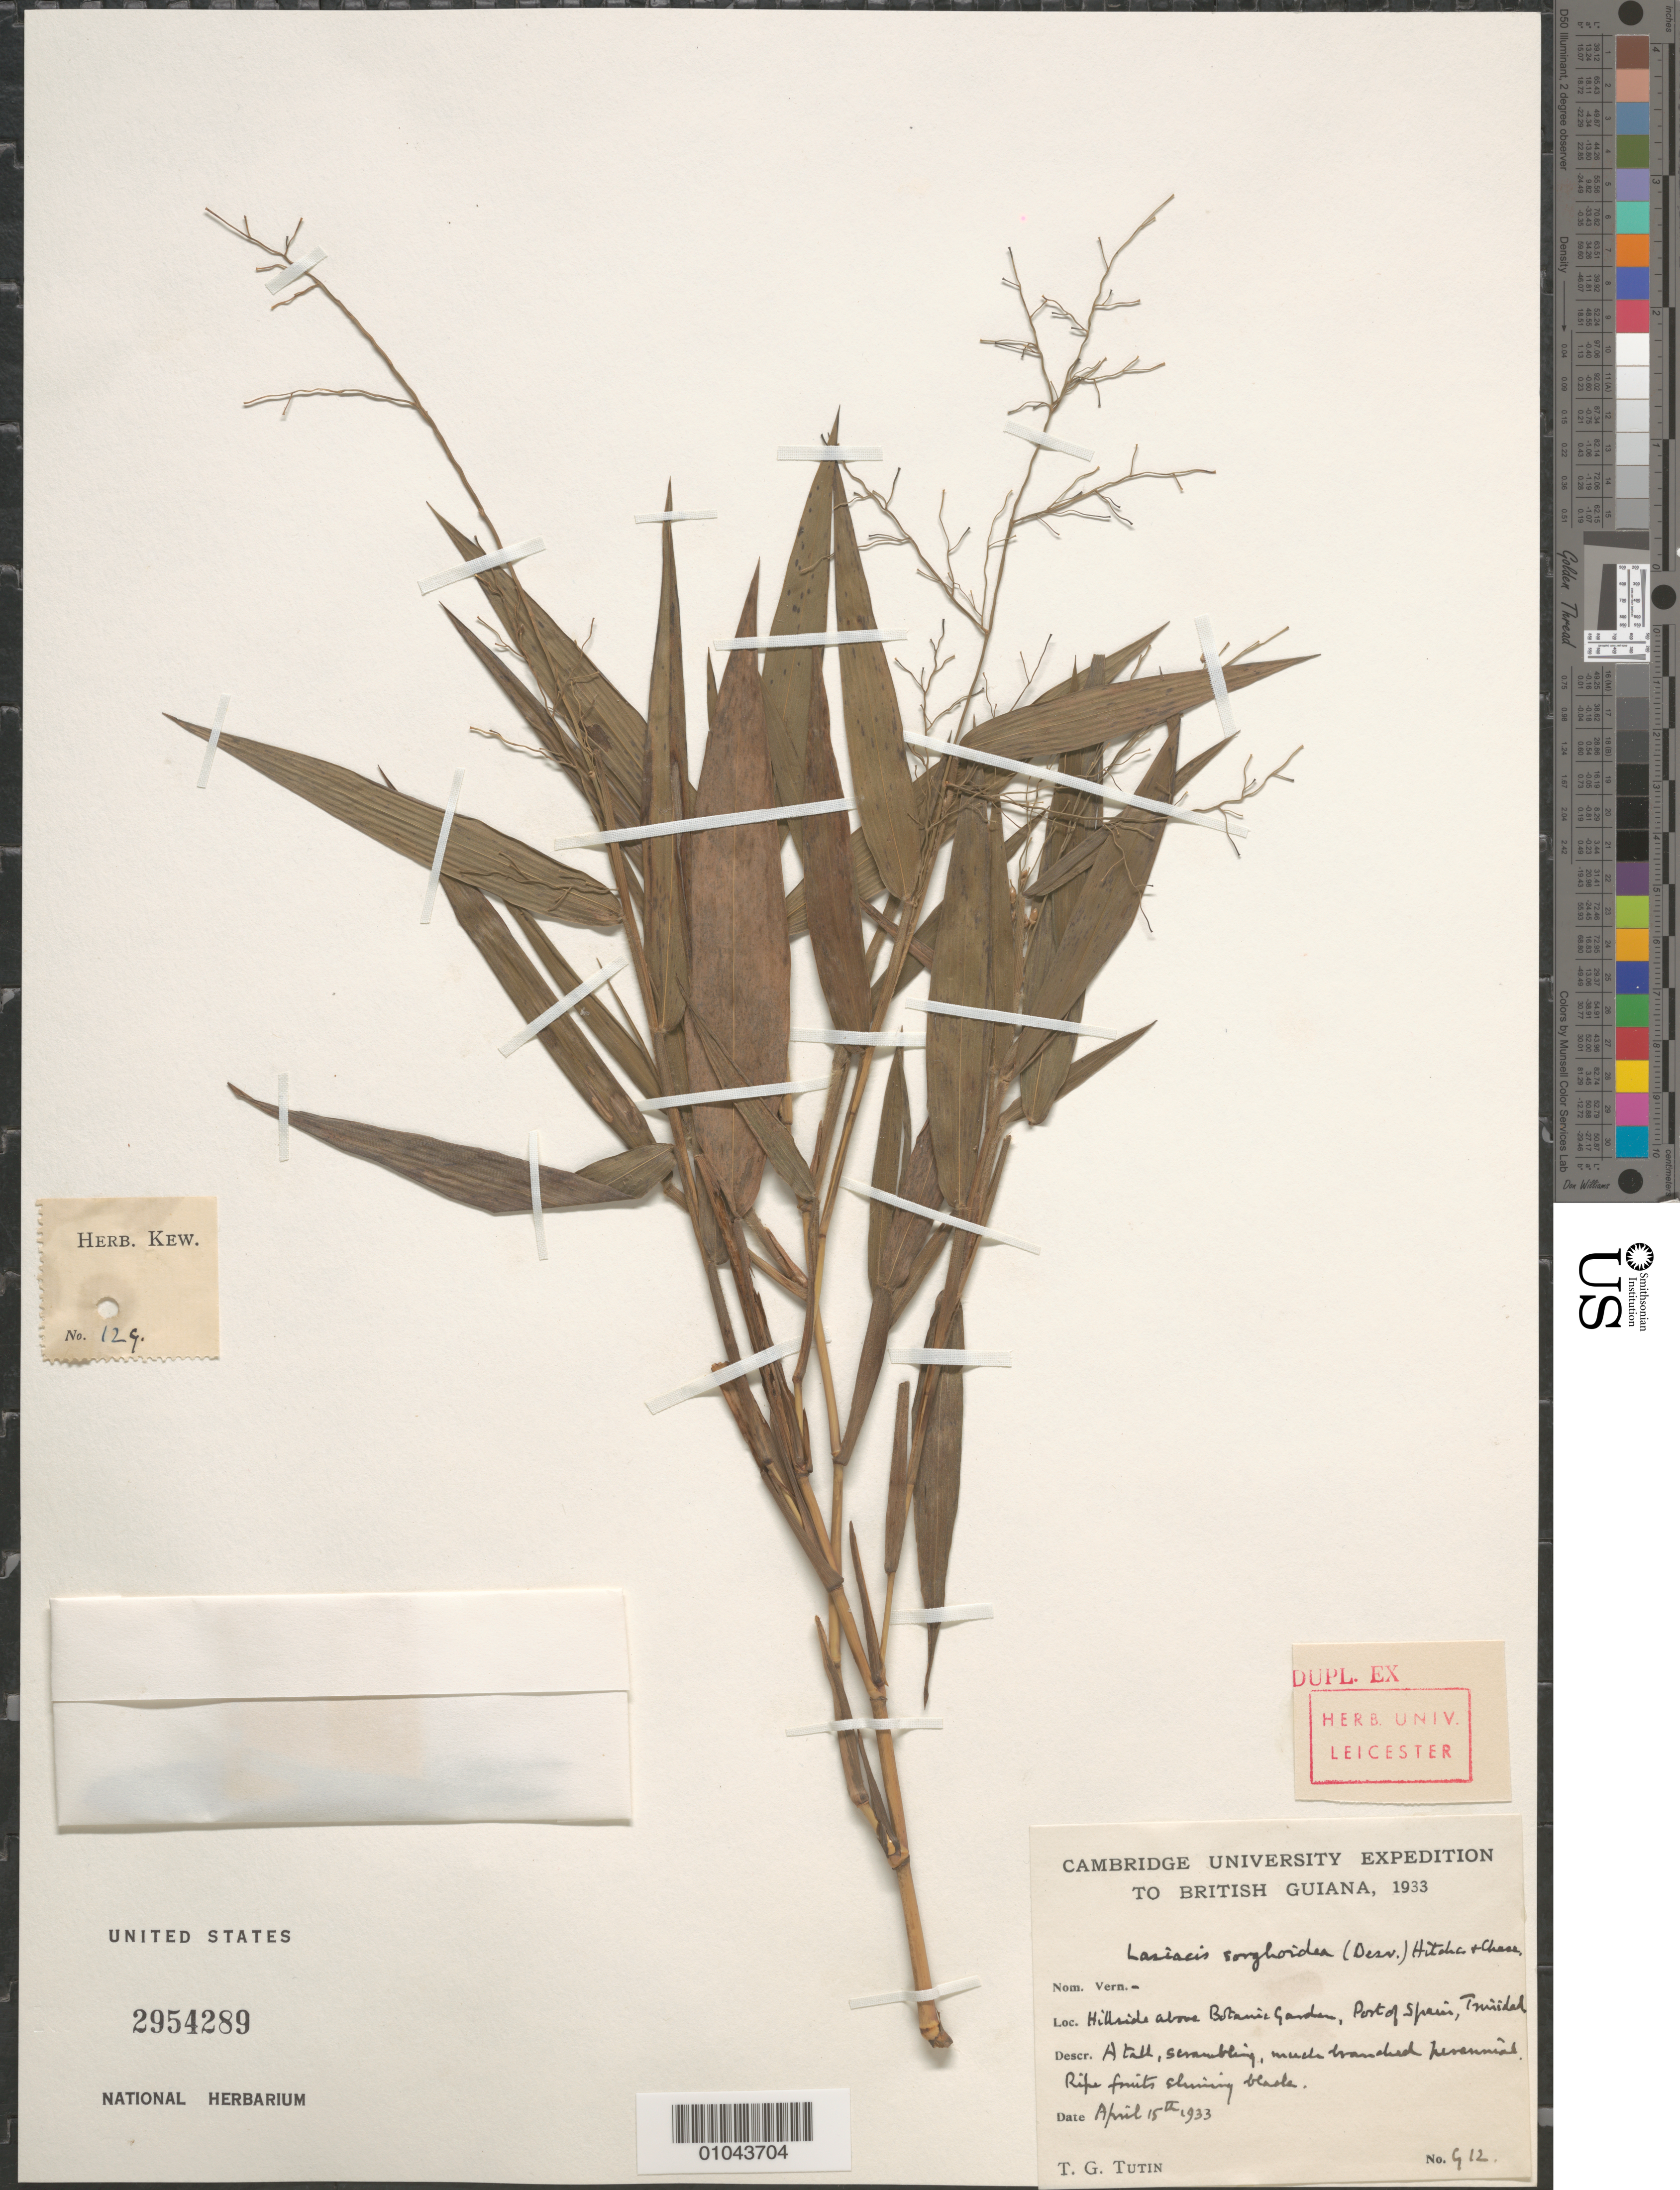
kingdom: Plantae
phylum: Tracheophyta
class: Liliopsida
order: Poales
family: Poaceae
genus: Lasiacis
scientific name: Lasiacis sorghoidea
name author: (Desv. ex Ham.) Hitchc. & Chase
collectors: T. G. Tutin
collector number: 912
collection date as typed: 15 Apr 1933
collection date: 1933-04-15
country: Trinidad and Tobago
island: Trinidad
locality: Hillside above Botanic Garden, Port of Spain, Trinidad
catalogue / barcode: US 2954289